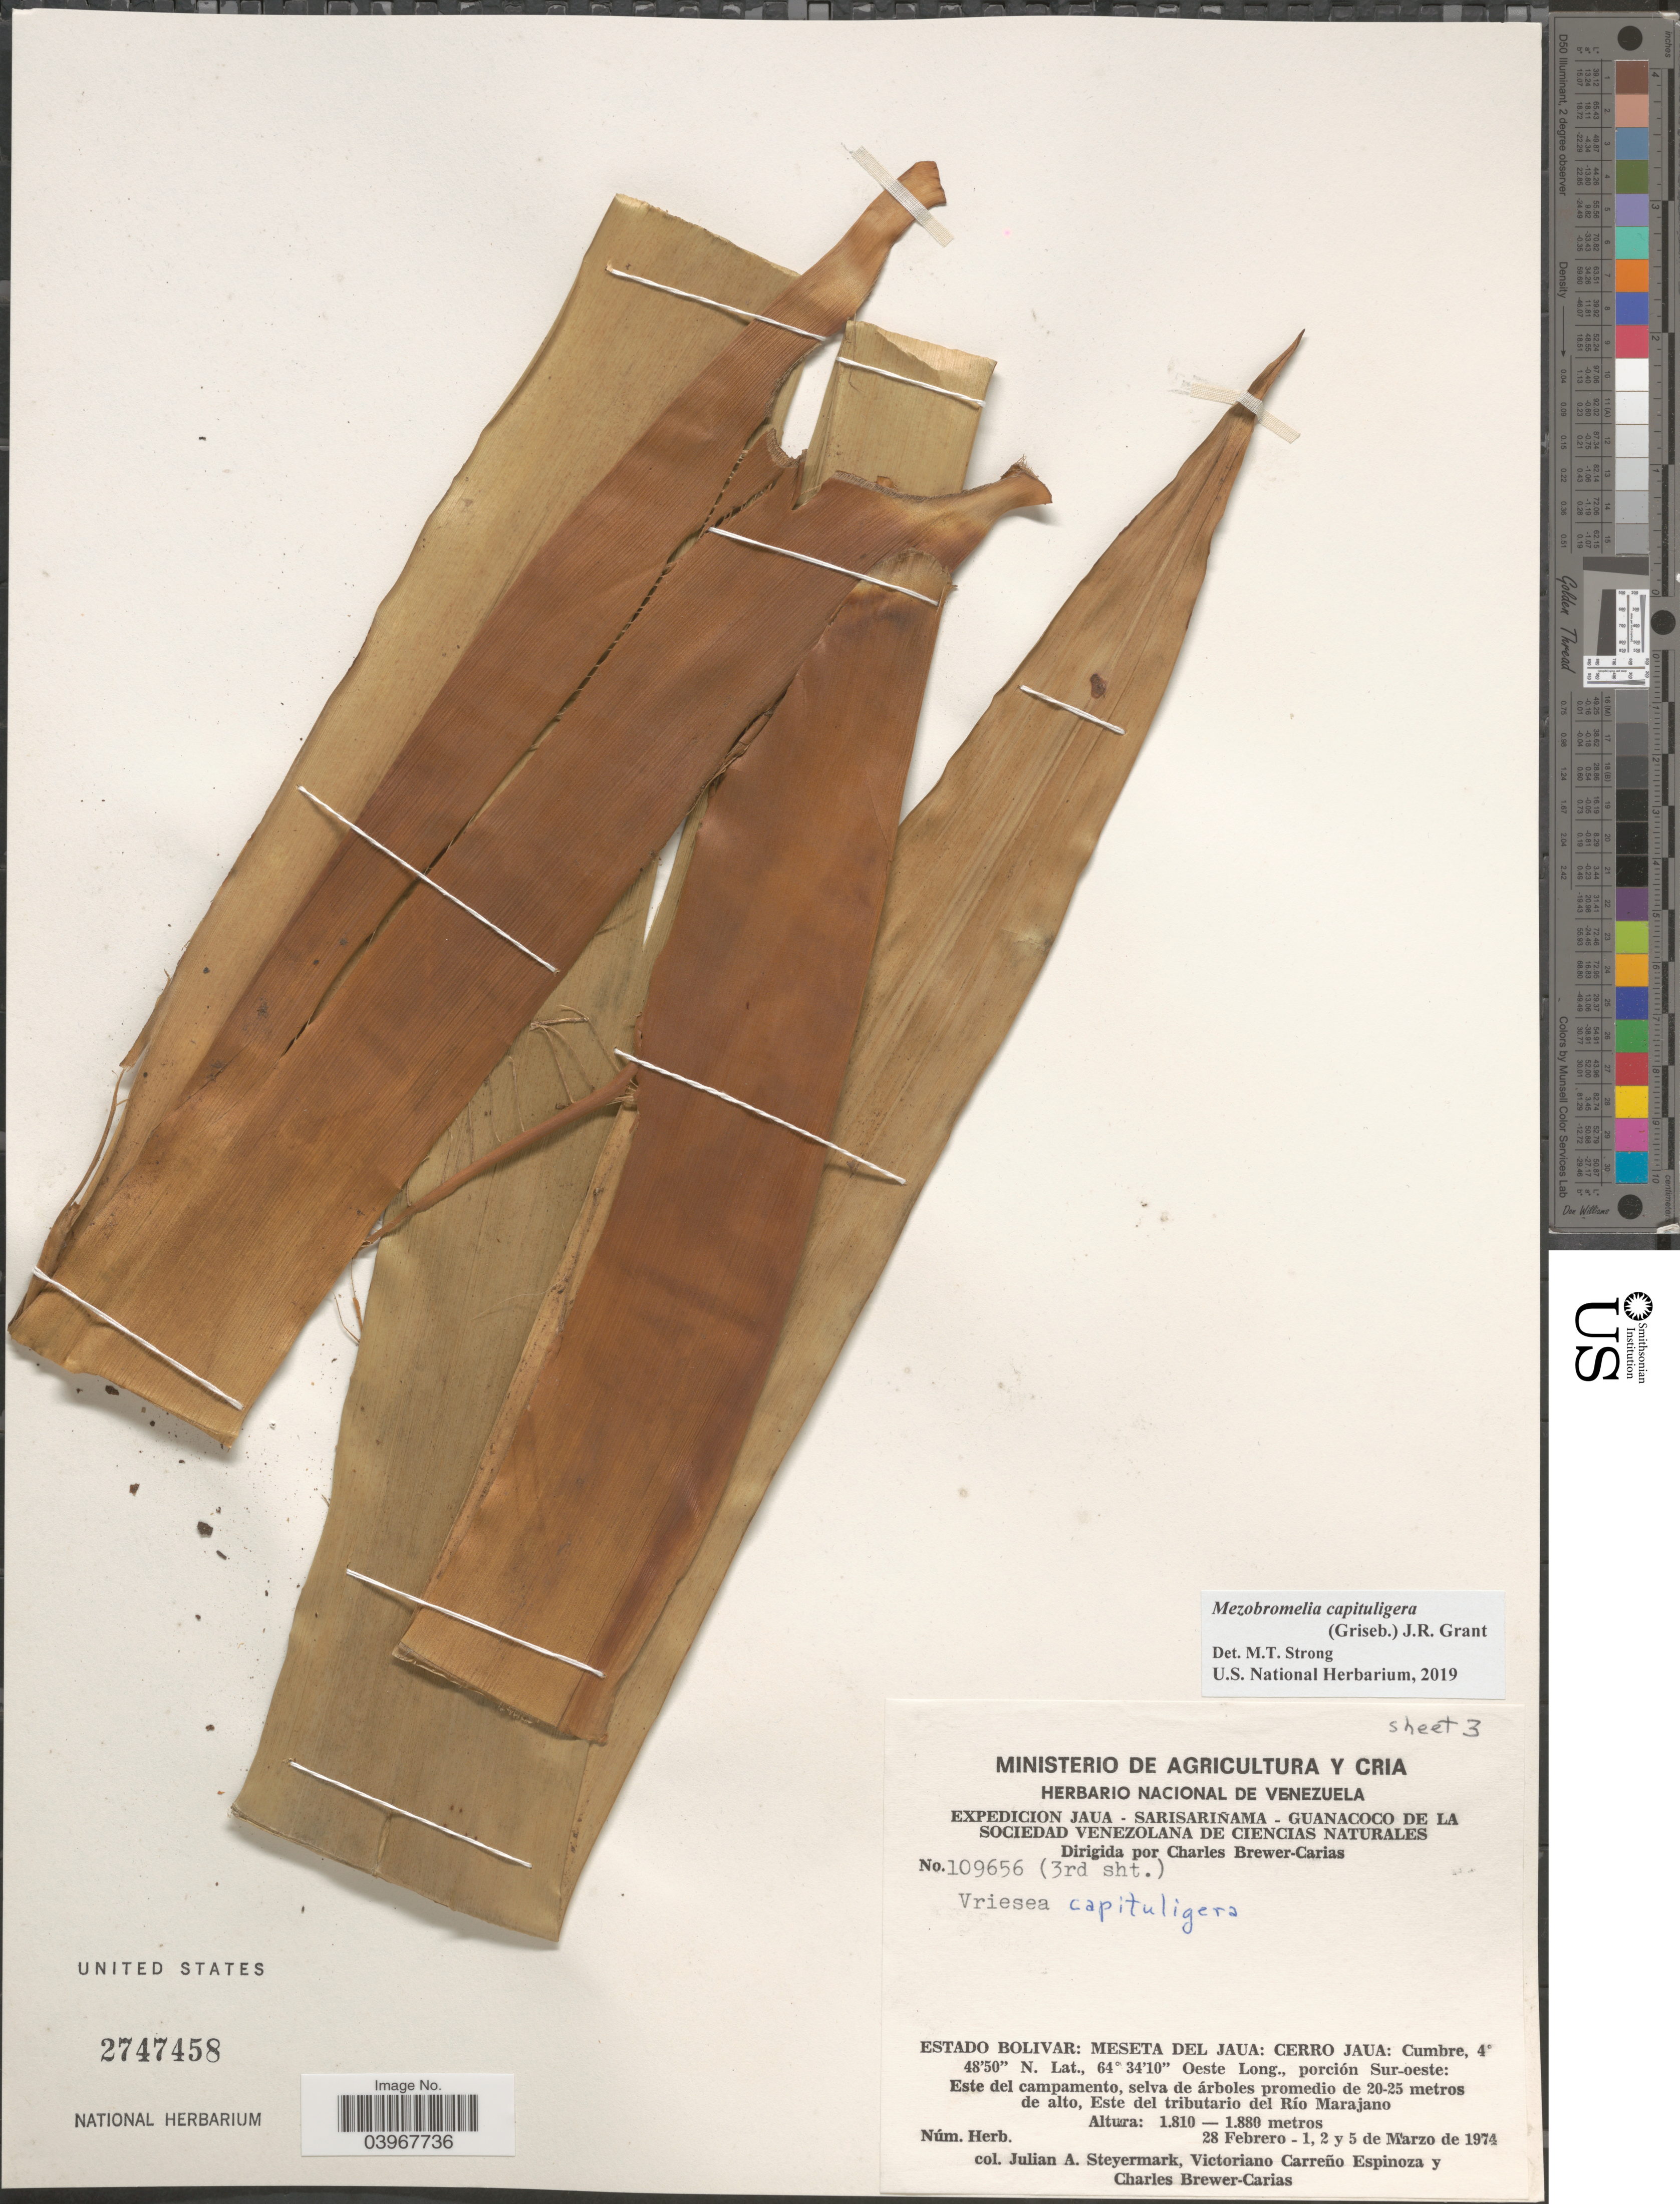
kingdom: Plantae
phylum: Tracheophyta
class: Liliopsida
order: Poales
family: Bromeliaceae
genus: Mezobromelia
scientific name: Mezobromelia capituligera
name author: (Griseb.) J.R. Grant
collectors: J. Steyermark, V. Carreño E. & C. Brewer-Carias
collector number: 109656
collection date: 1974-02-28/1974-03-05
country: Venezuela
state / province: Bolivar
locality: Meseta del Jaua: Cerro Jaua: Cumbre., porción Sur-oeste: Este del campamento. Este del tributario del Río Marajano.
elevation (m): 1810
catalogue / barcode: US 2747458